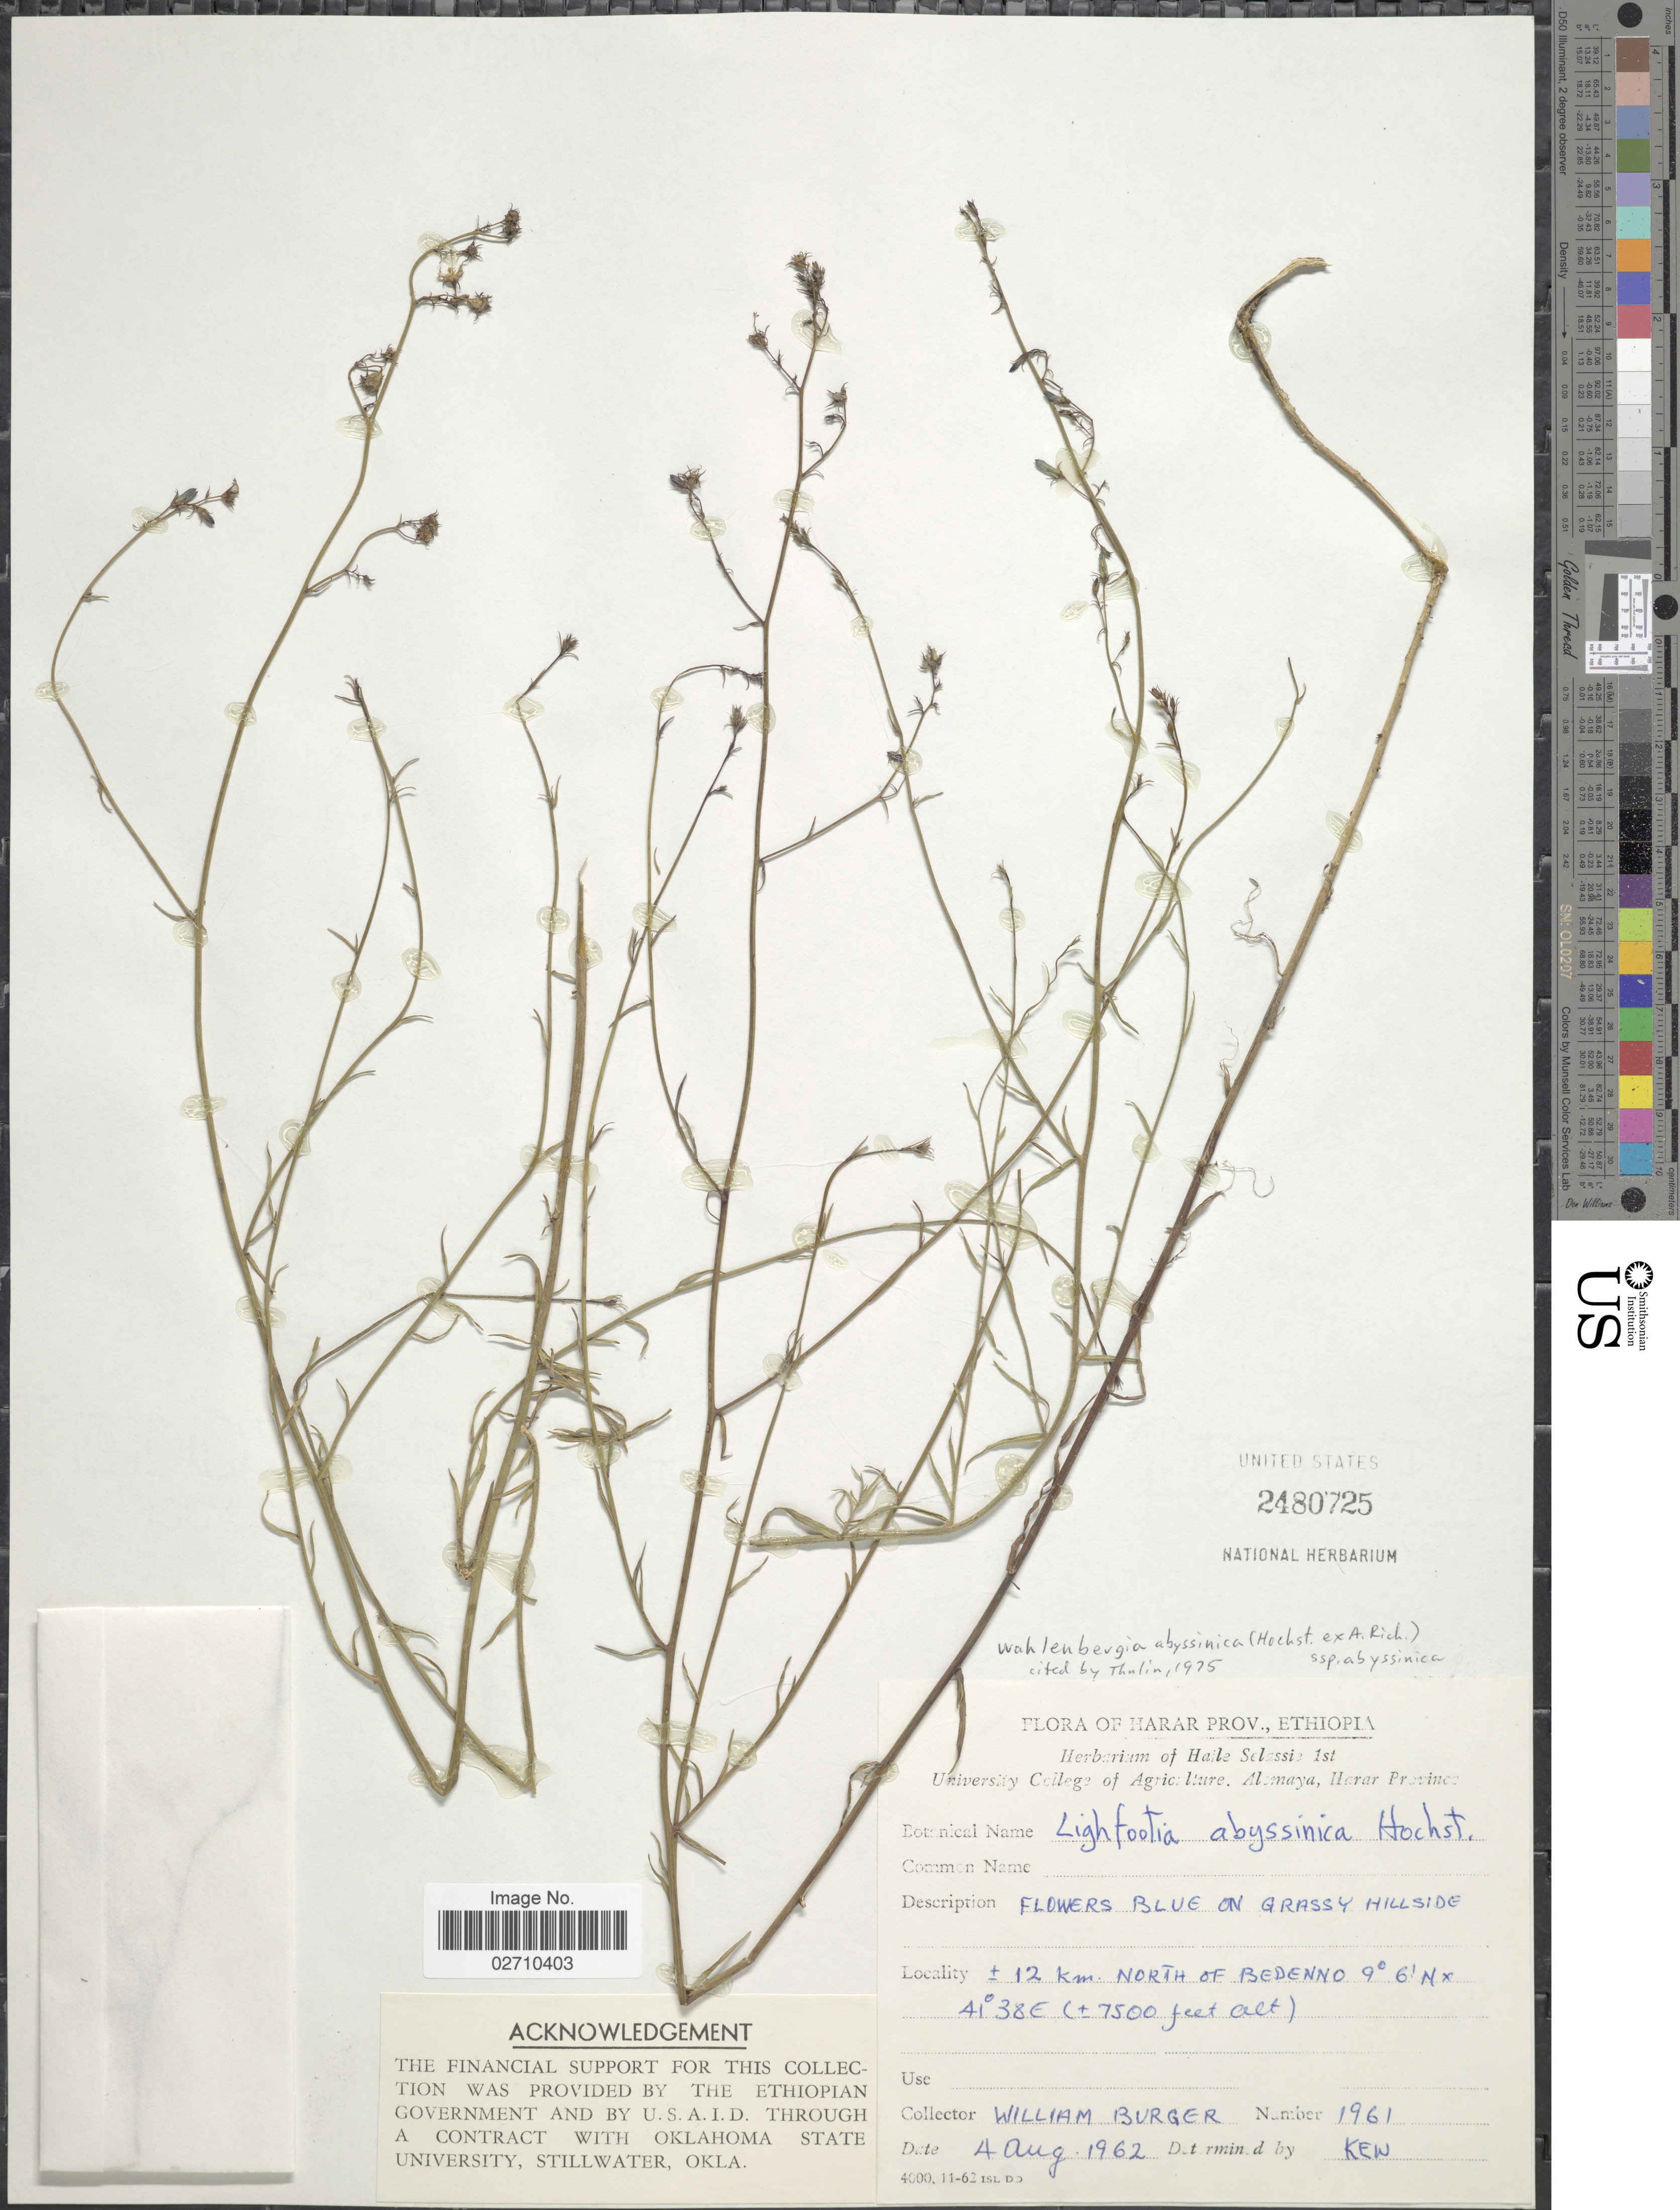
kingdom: Plantae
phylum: Tracheophyta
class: Magnoliopsida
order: Asterales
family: Campanulaceae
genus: Wahlenbergia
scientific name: Wahlenbergia abyssinica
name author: (Hochst. ex A. Rich.) Thulin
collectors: W. Burger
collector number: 1961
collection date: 1962-08-04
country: Ethiopia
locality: Harar Prov. ± 12 Km. North of Bedenno.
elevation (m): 2286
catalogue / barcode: US 2480725